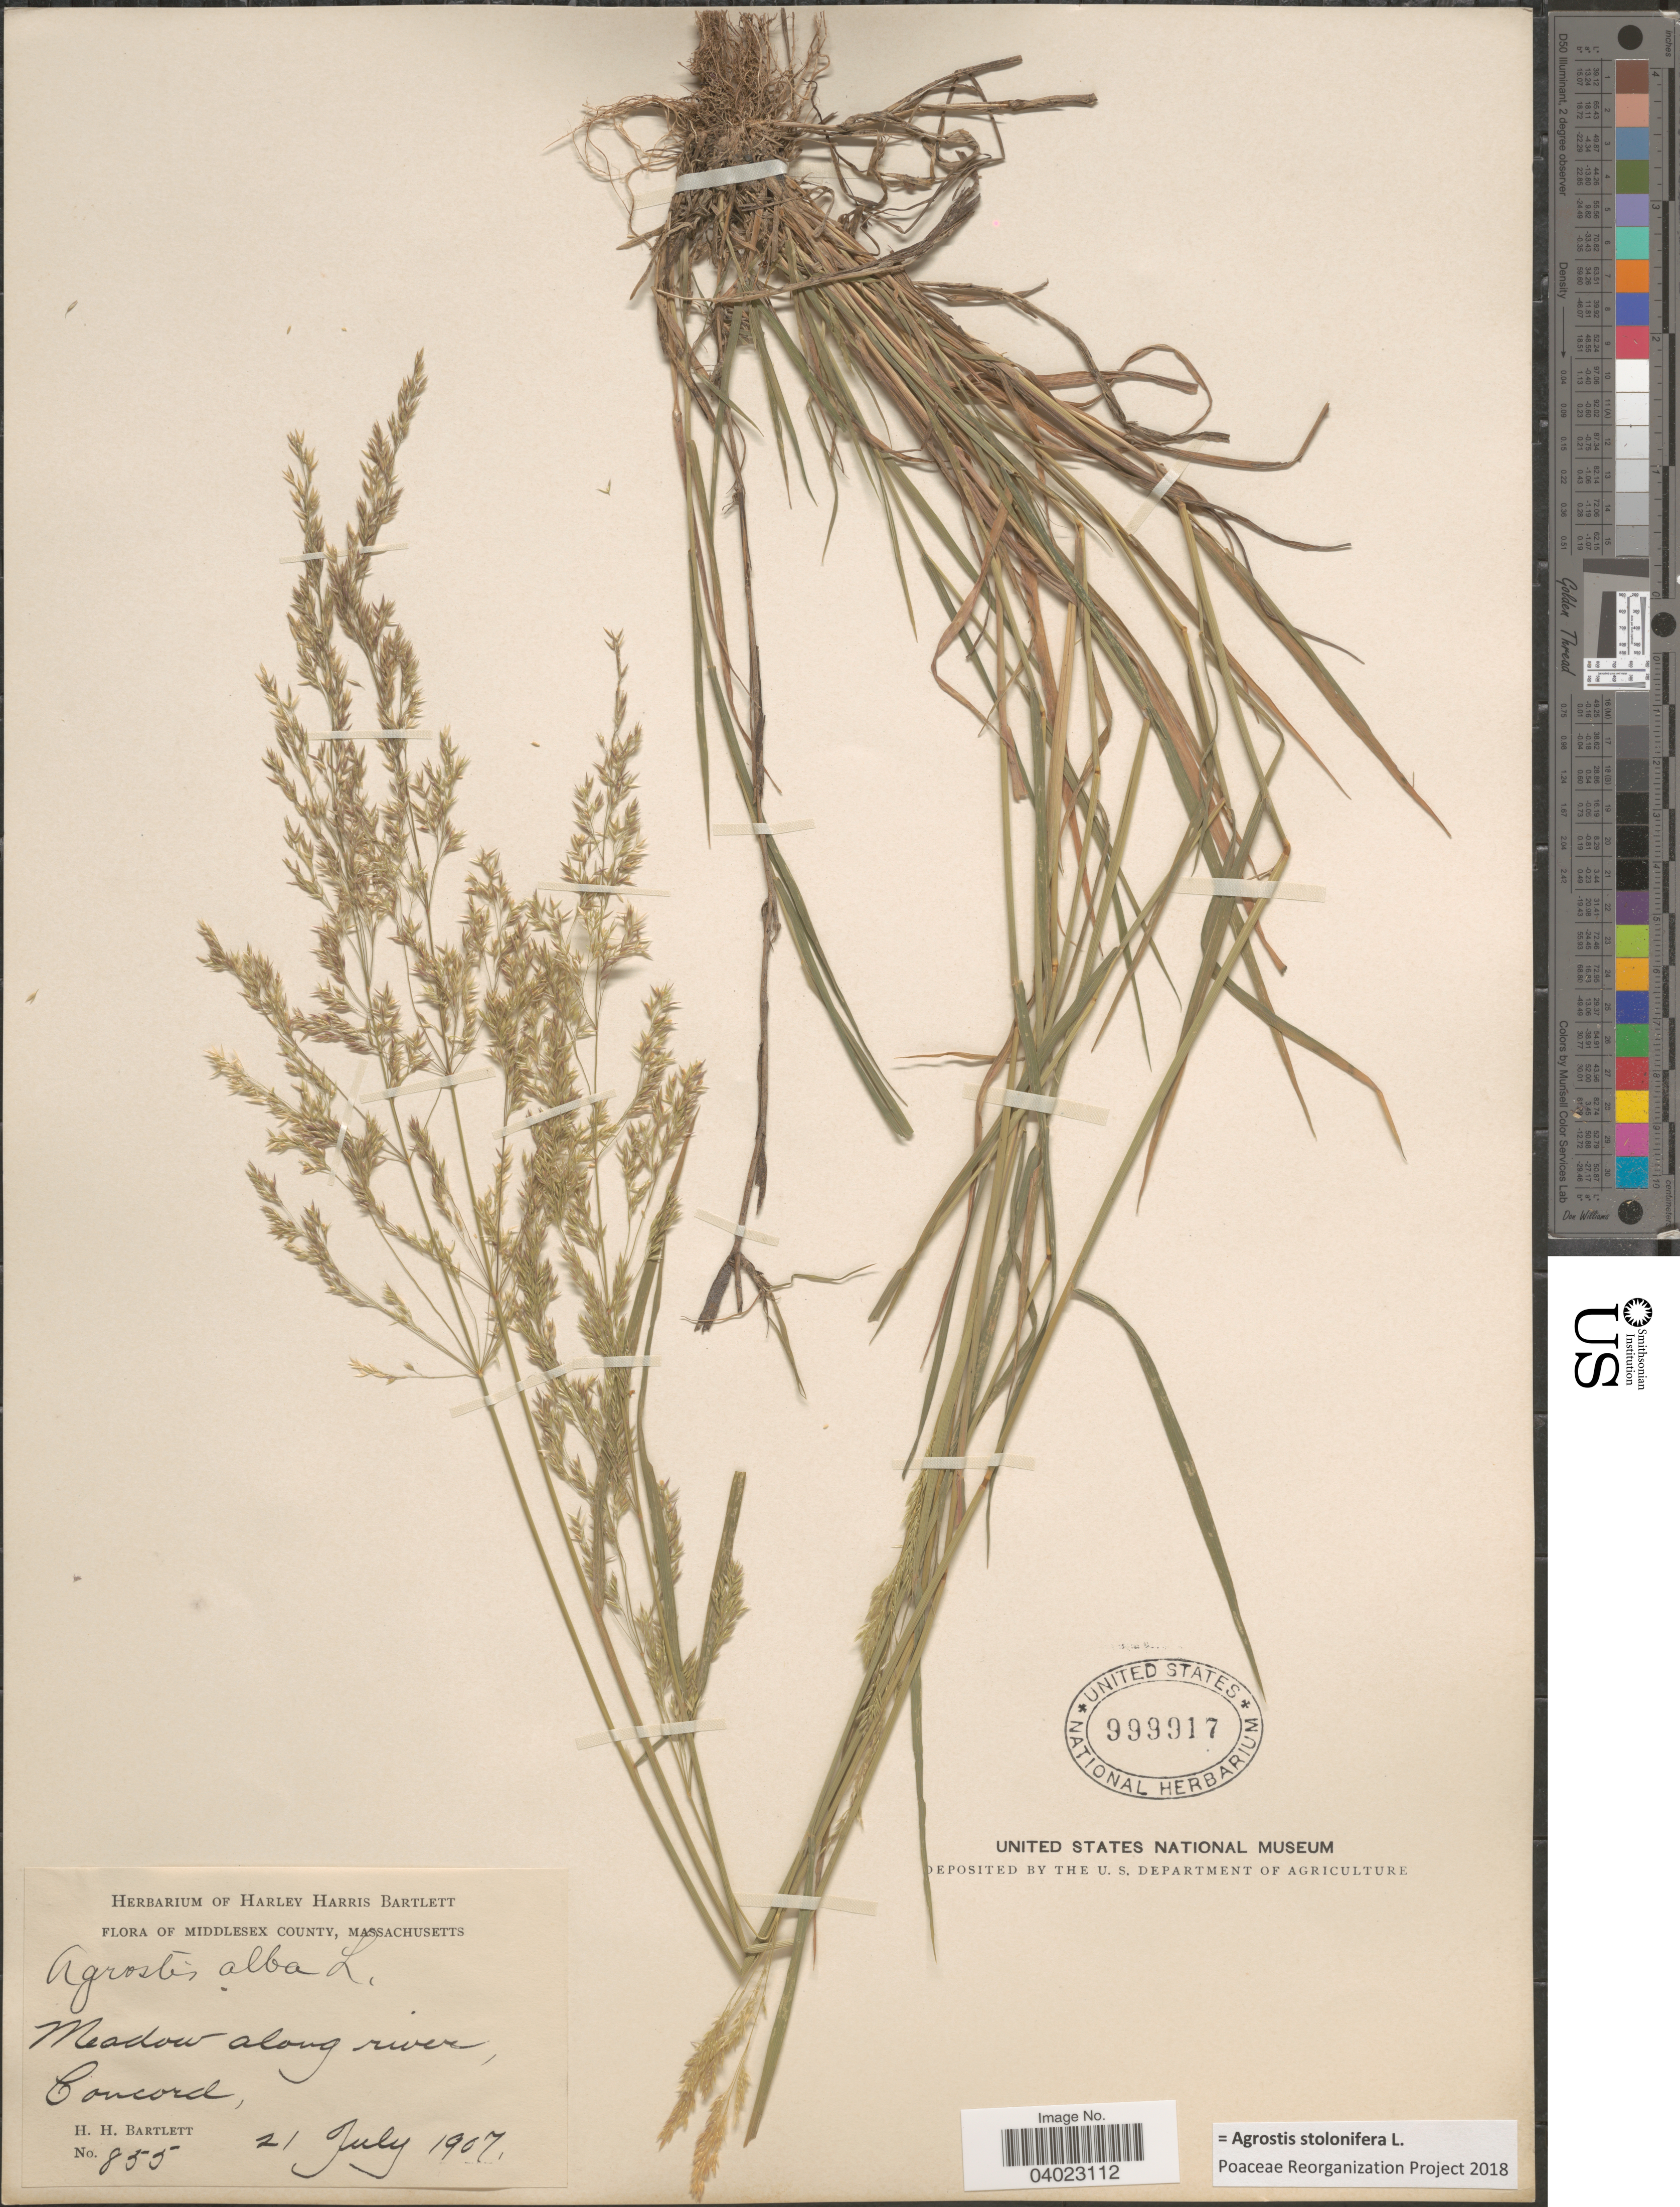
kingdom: Plantae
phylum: Tracheophyta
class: Liliopsida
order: Poales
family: Poaceae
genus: Agrostis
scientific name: Agrostis stolonifera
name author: L.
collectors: H. H. Bartlett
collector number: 855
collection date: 1907-07-21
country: United States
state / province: Massachusetts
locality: Middlesex County. Meadow along river, Concord.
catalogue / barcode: US 999917